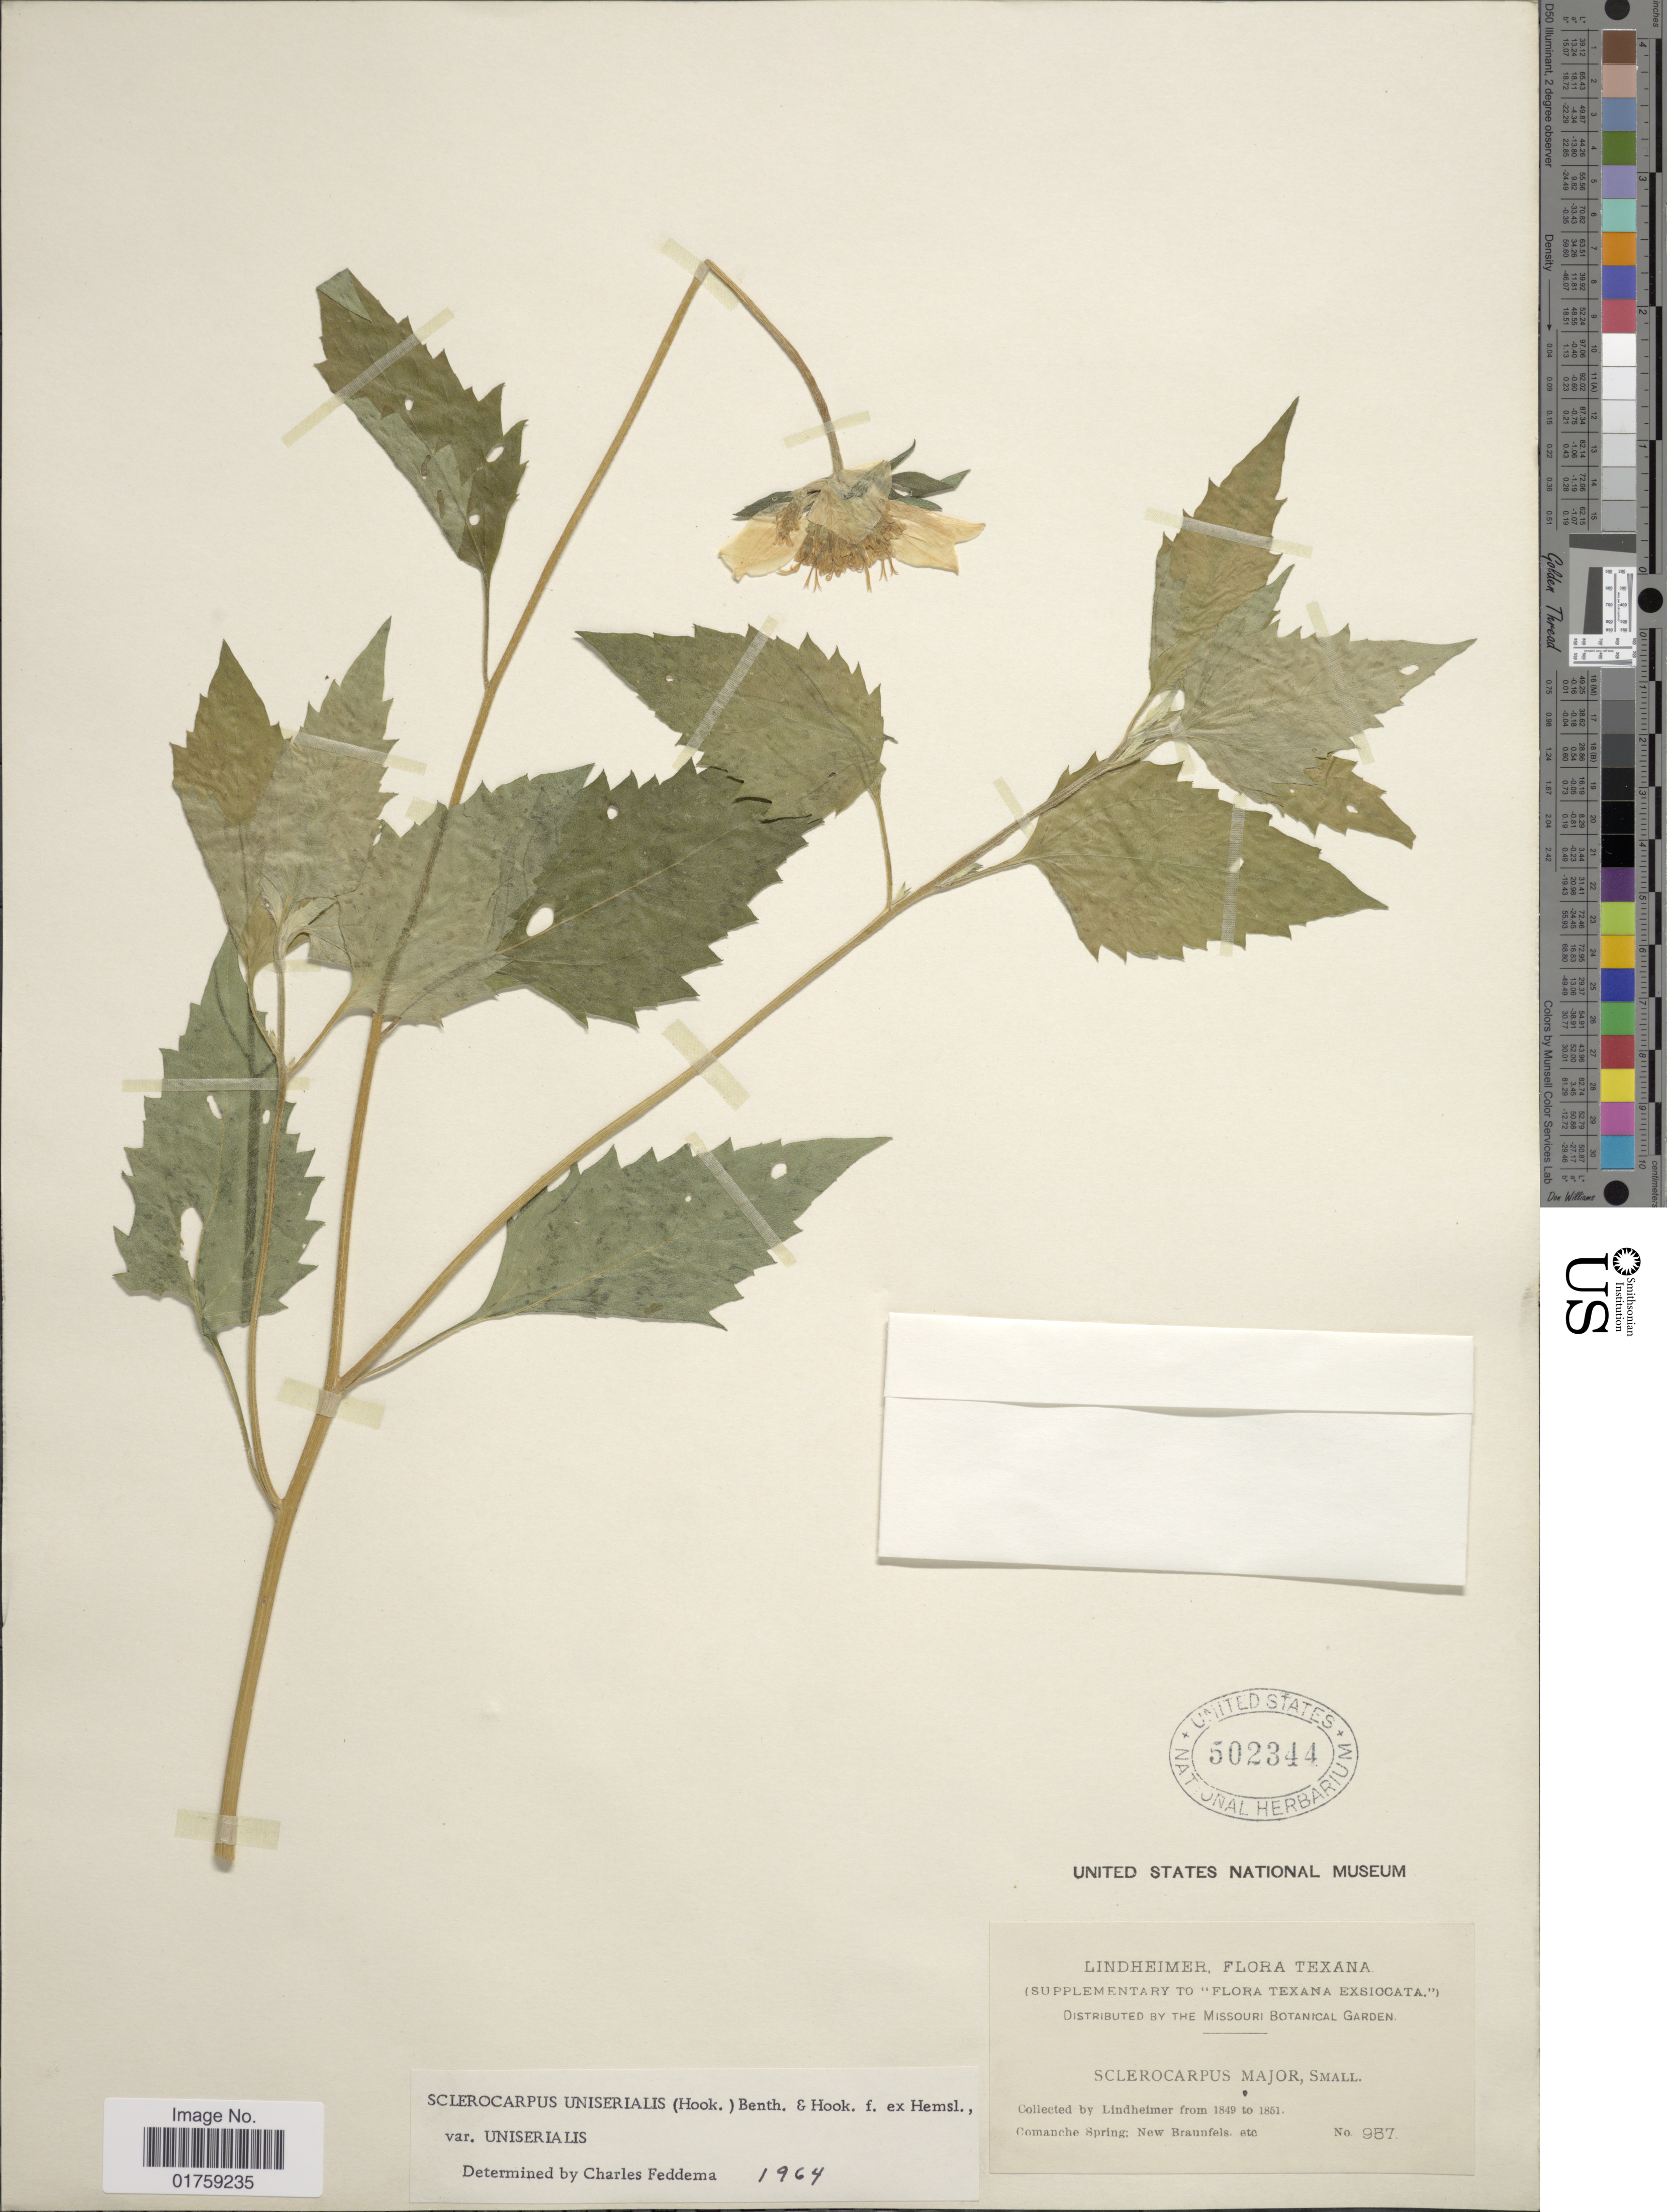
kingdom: Plantae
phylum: Tracheophyta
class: Magnoliopsida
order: Asterales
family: Asteraceae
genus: Sclerocarpus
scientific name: Sclerocarpus uniserialis var. uniserialis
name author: (Hook.) Benth. & Hook. f. ex Hemsl.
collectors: -. Lindheimer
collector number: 957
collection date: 1849/1951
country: United States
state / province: Texas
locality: Texas. Comanche Spring: New Braunfels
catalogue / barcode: US 502344